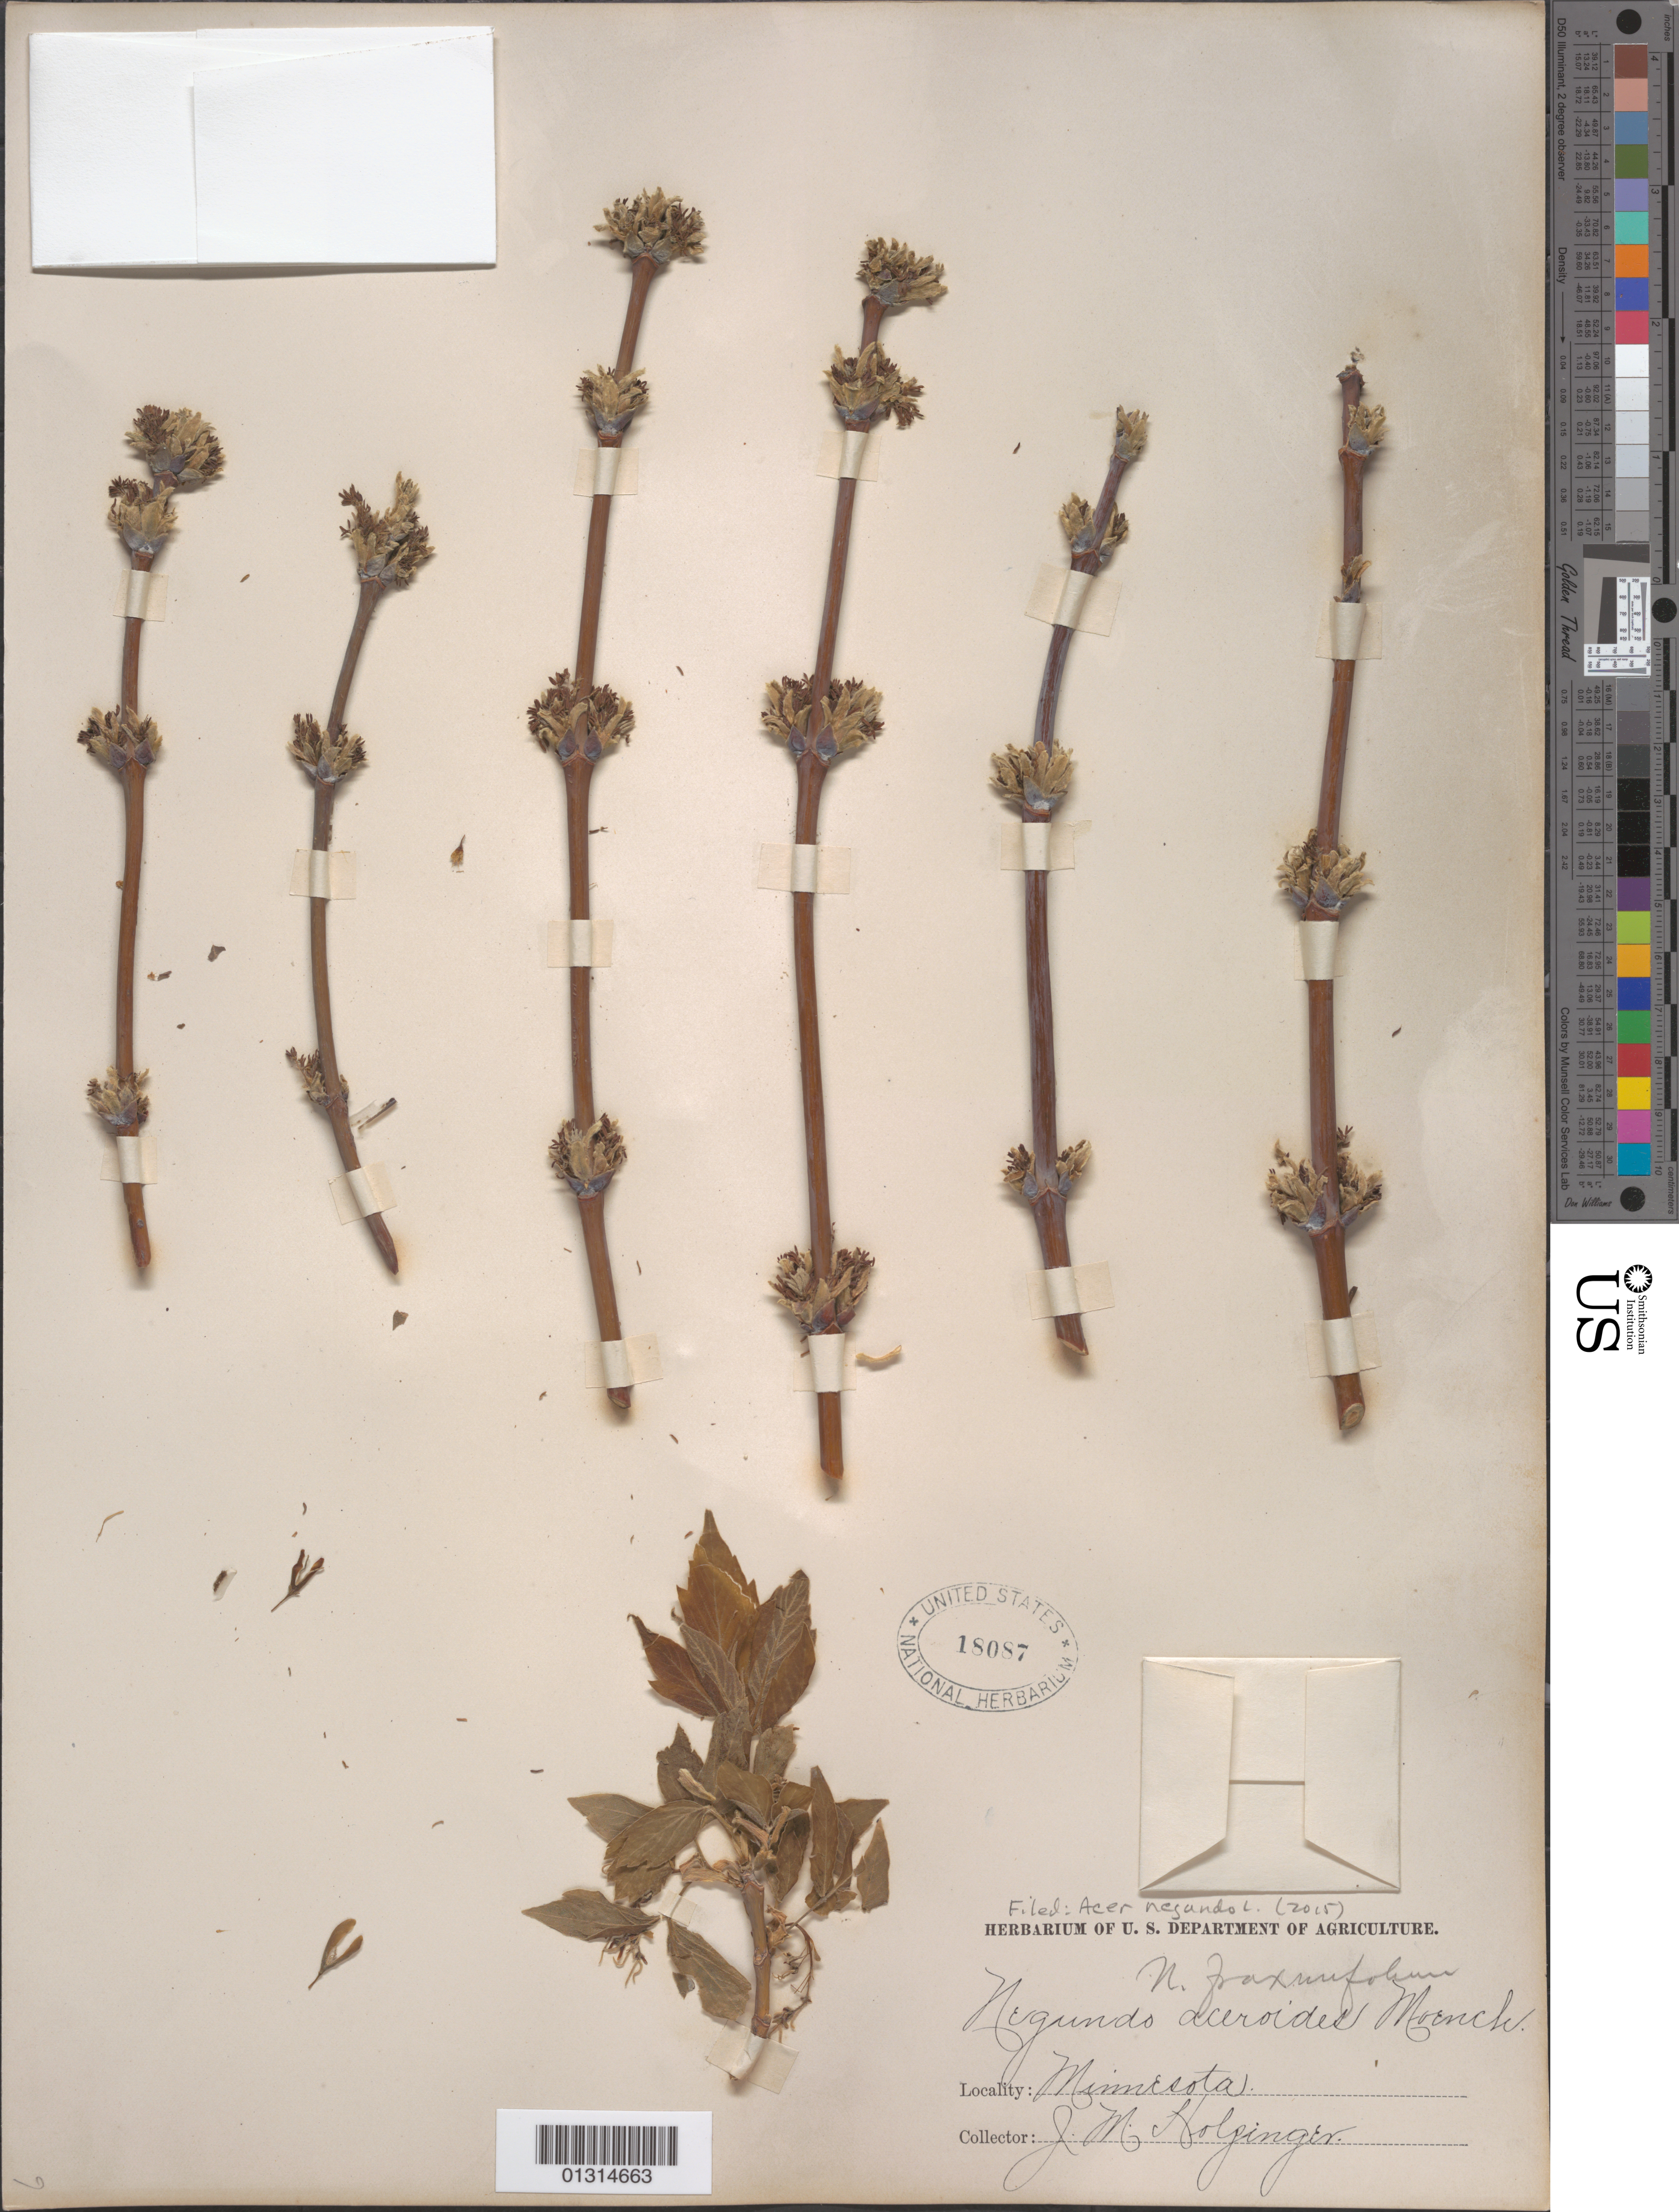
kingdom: Plantae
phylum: Tracheophyta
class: Magnoliopsida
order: Sapindales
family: Sapindaceae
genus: Acer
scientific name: Acer negundo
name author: L.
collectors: J. M. Holzinger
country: United States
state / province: Minnesota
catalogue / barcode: US 18087